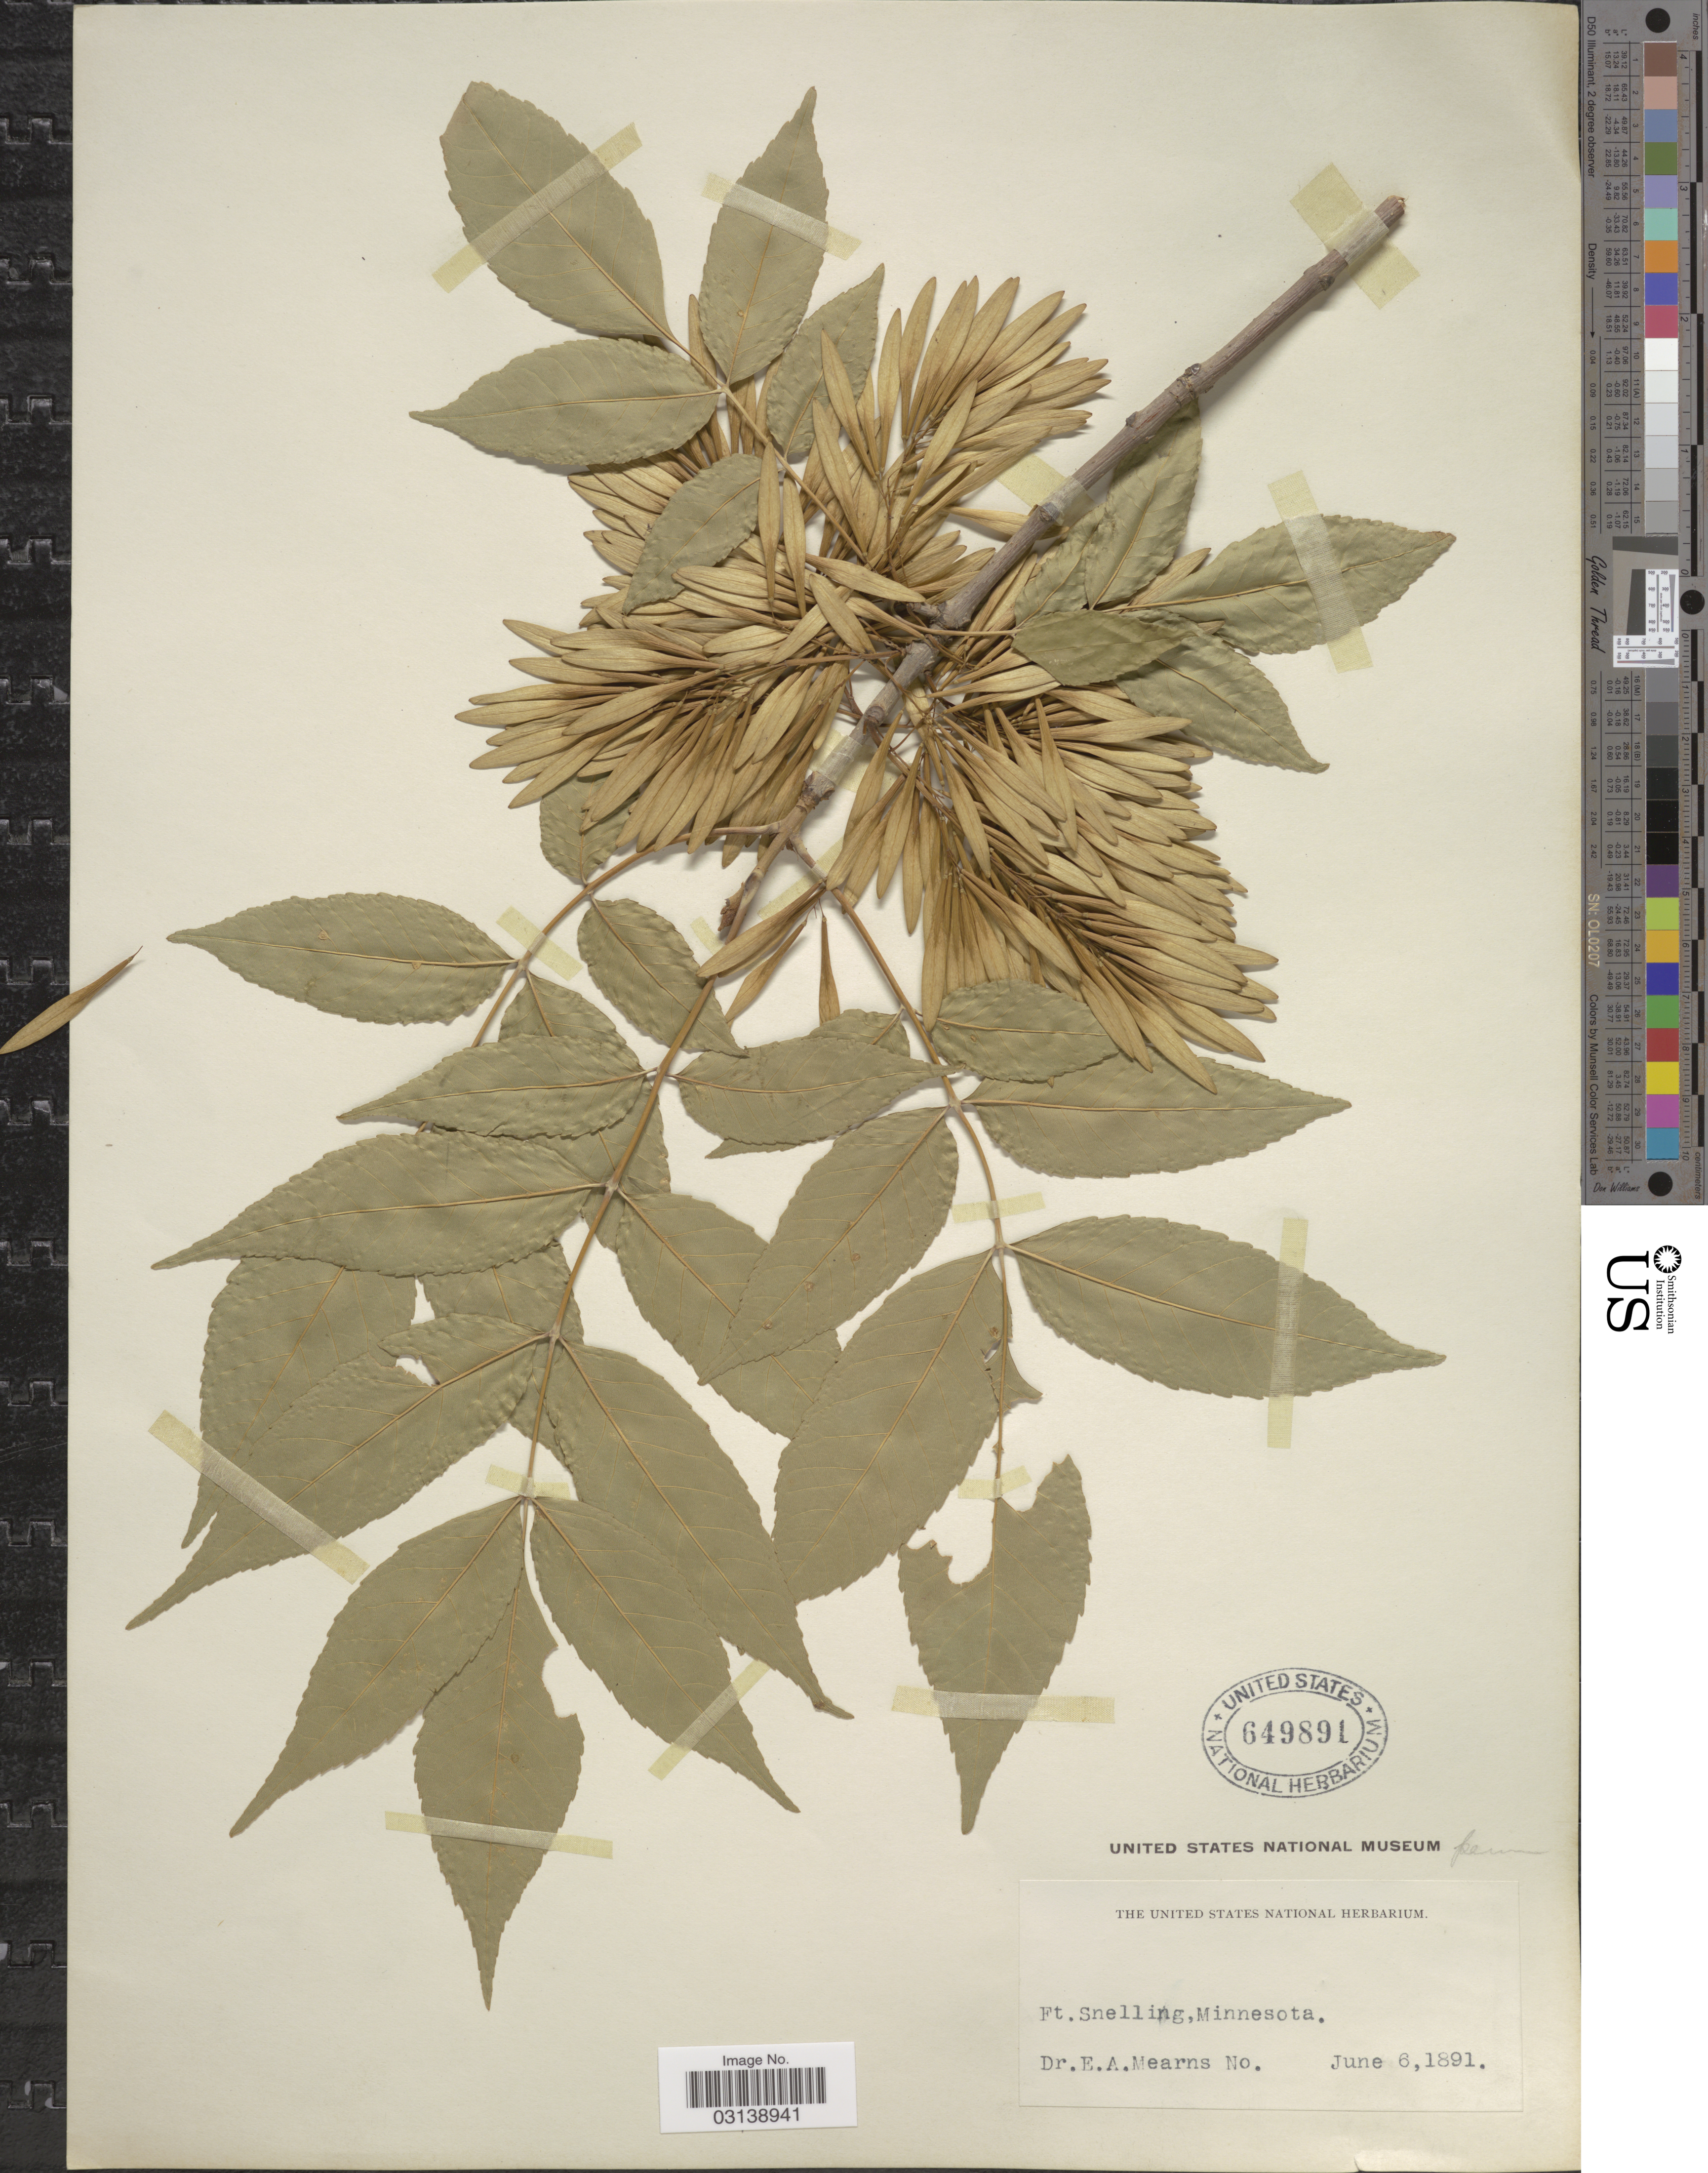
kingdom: Plantae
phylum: Tracheophyta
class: Magnoliopsida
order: Lamiales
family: Oleaceae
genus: Fraxinus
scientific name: Fraxinus pennsylvanica var. campestris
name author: (Britton) F.C. Gates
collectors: E. A. Mearns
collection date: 1891-06-06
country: United States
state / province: Minnesota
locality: Ft. Snelling.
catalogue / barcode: US 649891